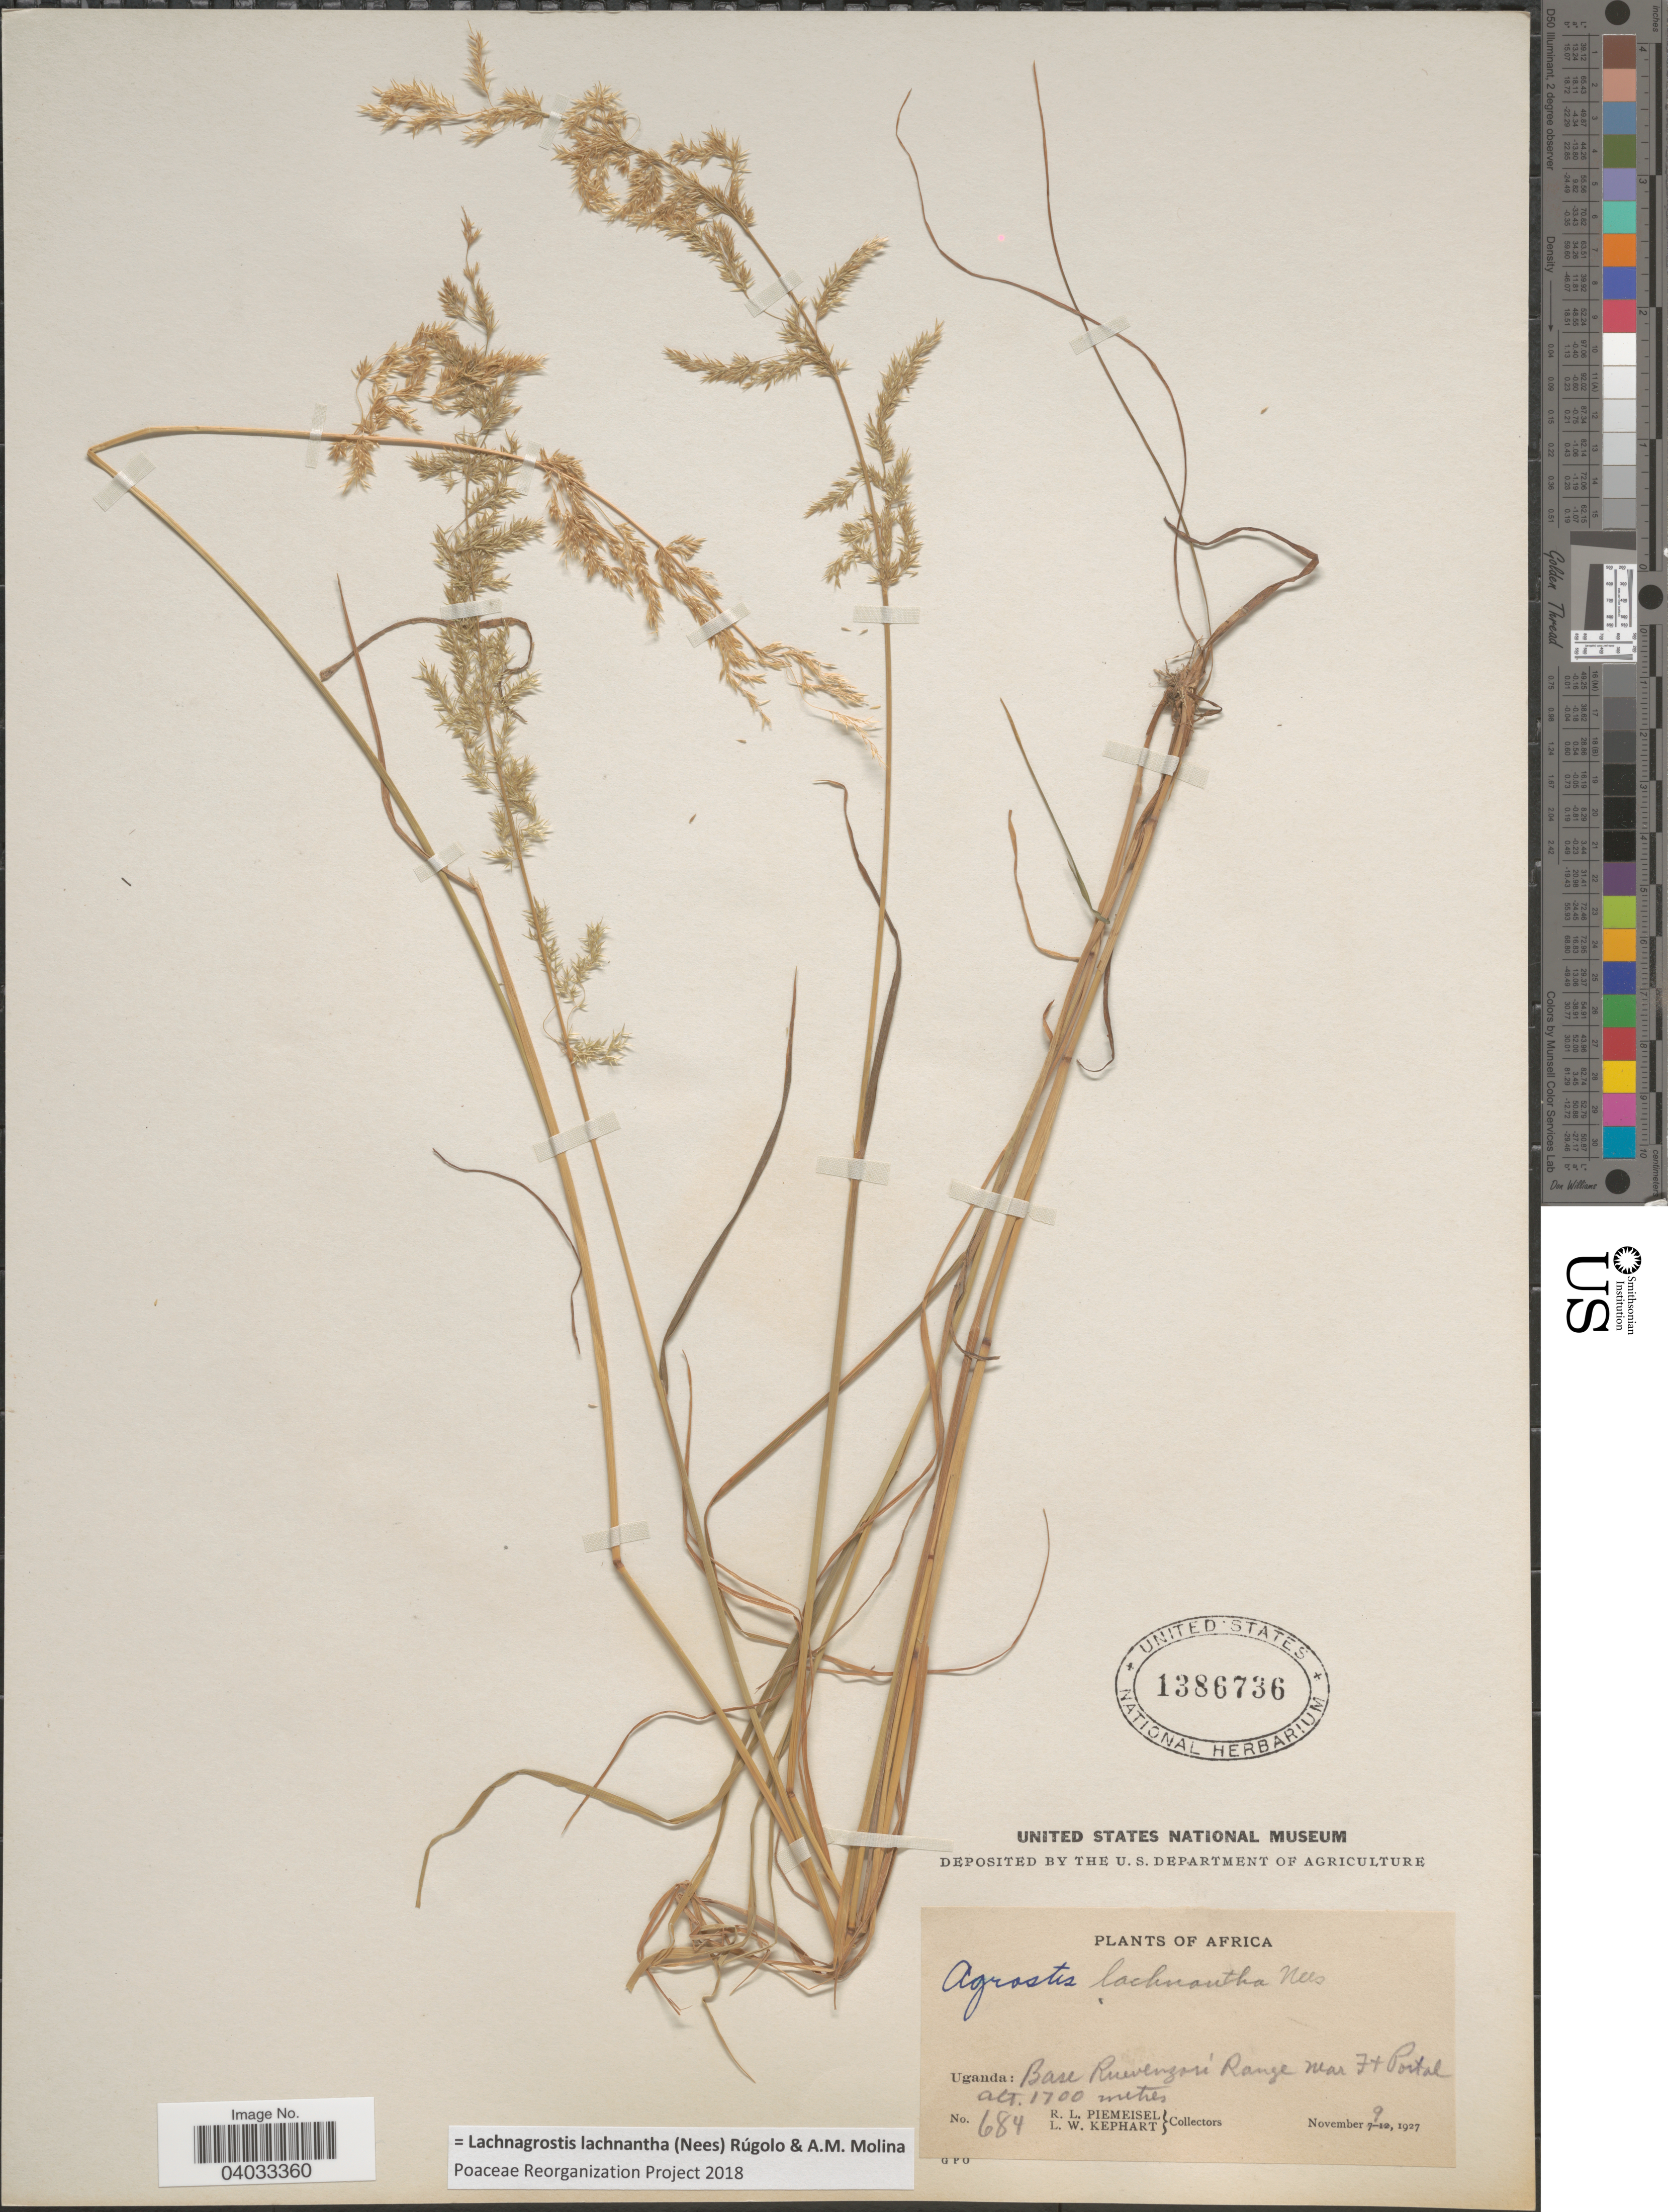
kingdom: Plantae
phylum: Tracheophyta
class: Liliopsida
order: Poales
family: Poaceae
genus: Lachnagrostis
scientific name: Lachnagrostis lachnantha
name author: (Nees) Rúgolo & A.M. Molina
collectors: R. L. Piemeisel & L. W. Kephart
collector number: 684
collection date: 1927-11-09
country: Uganda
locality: Base Ruwenzorí Range near Ft Portal.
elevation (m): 1700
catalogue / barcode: US 1386736